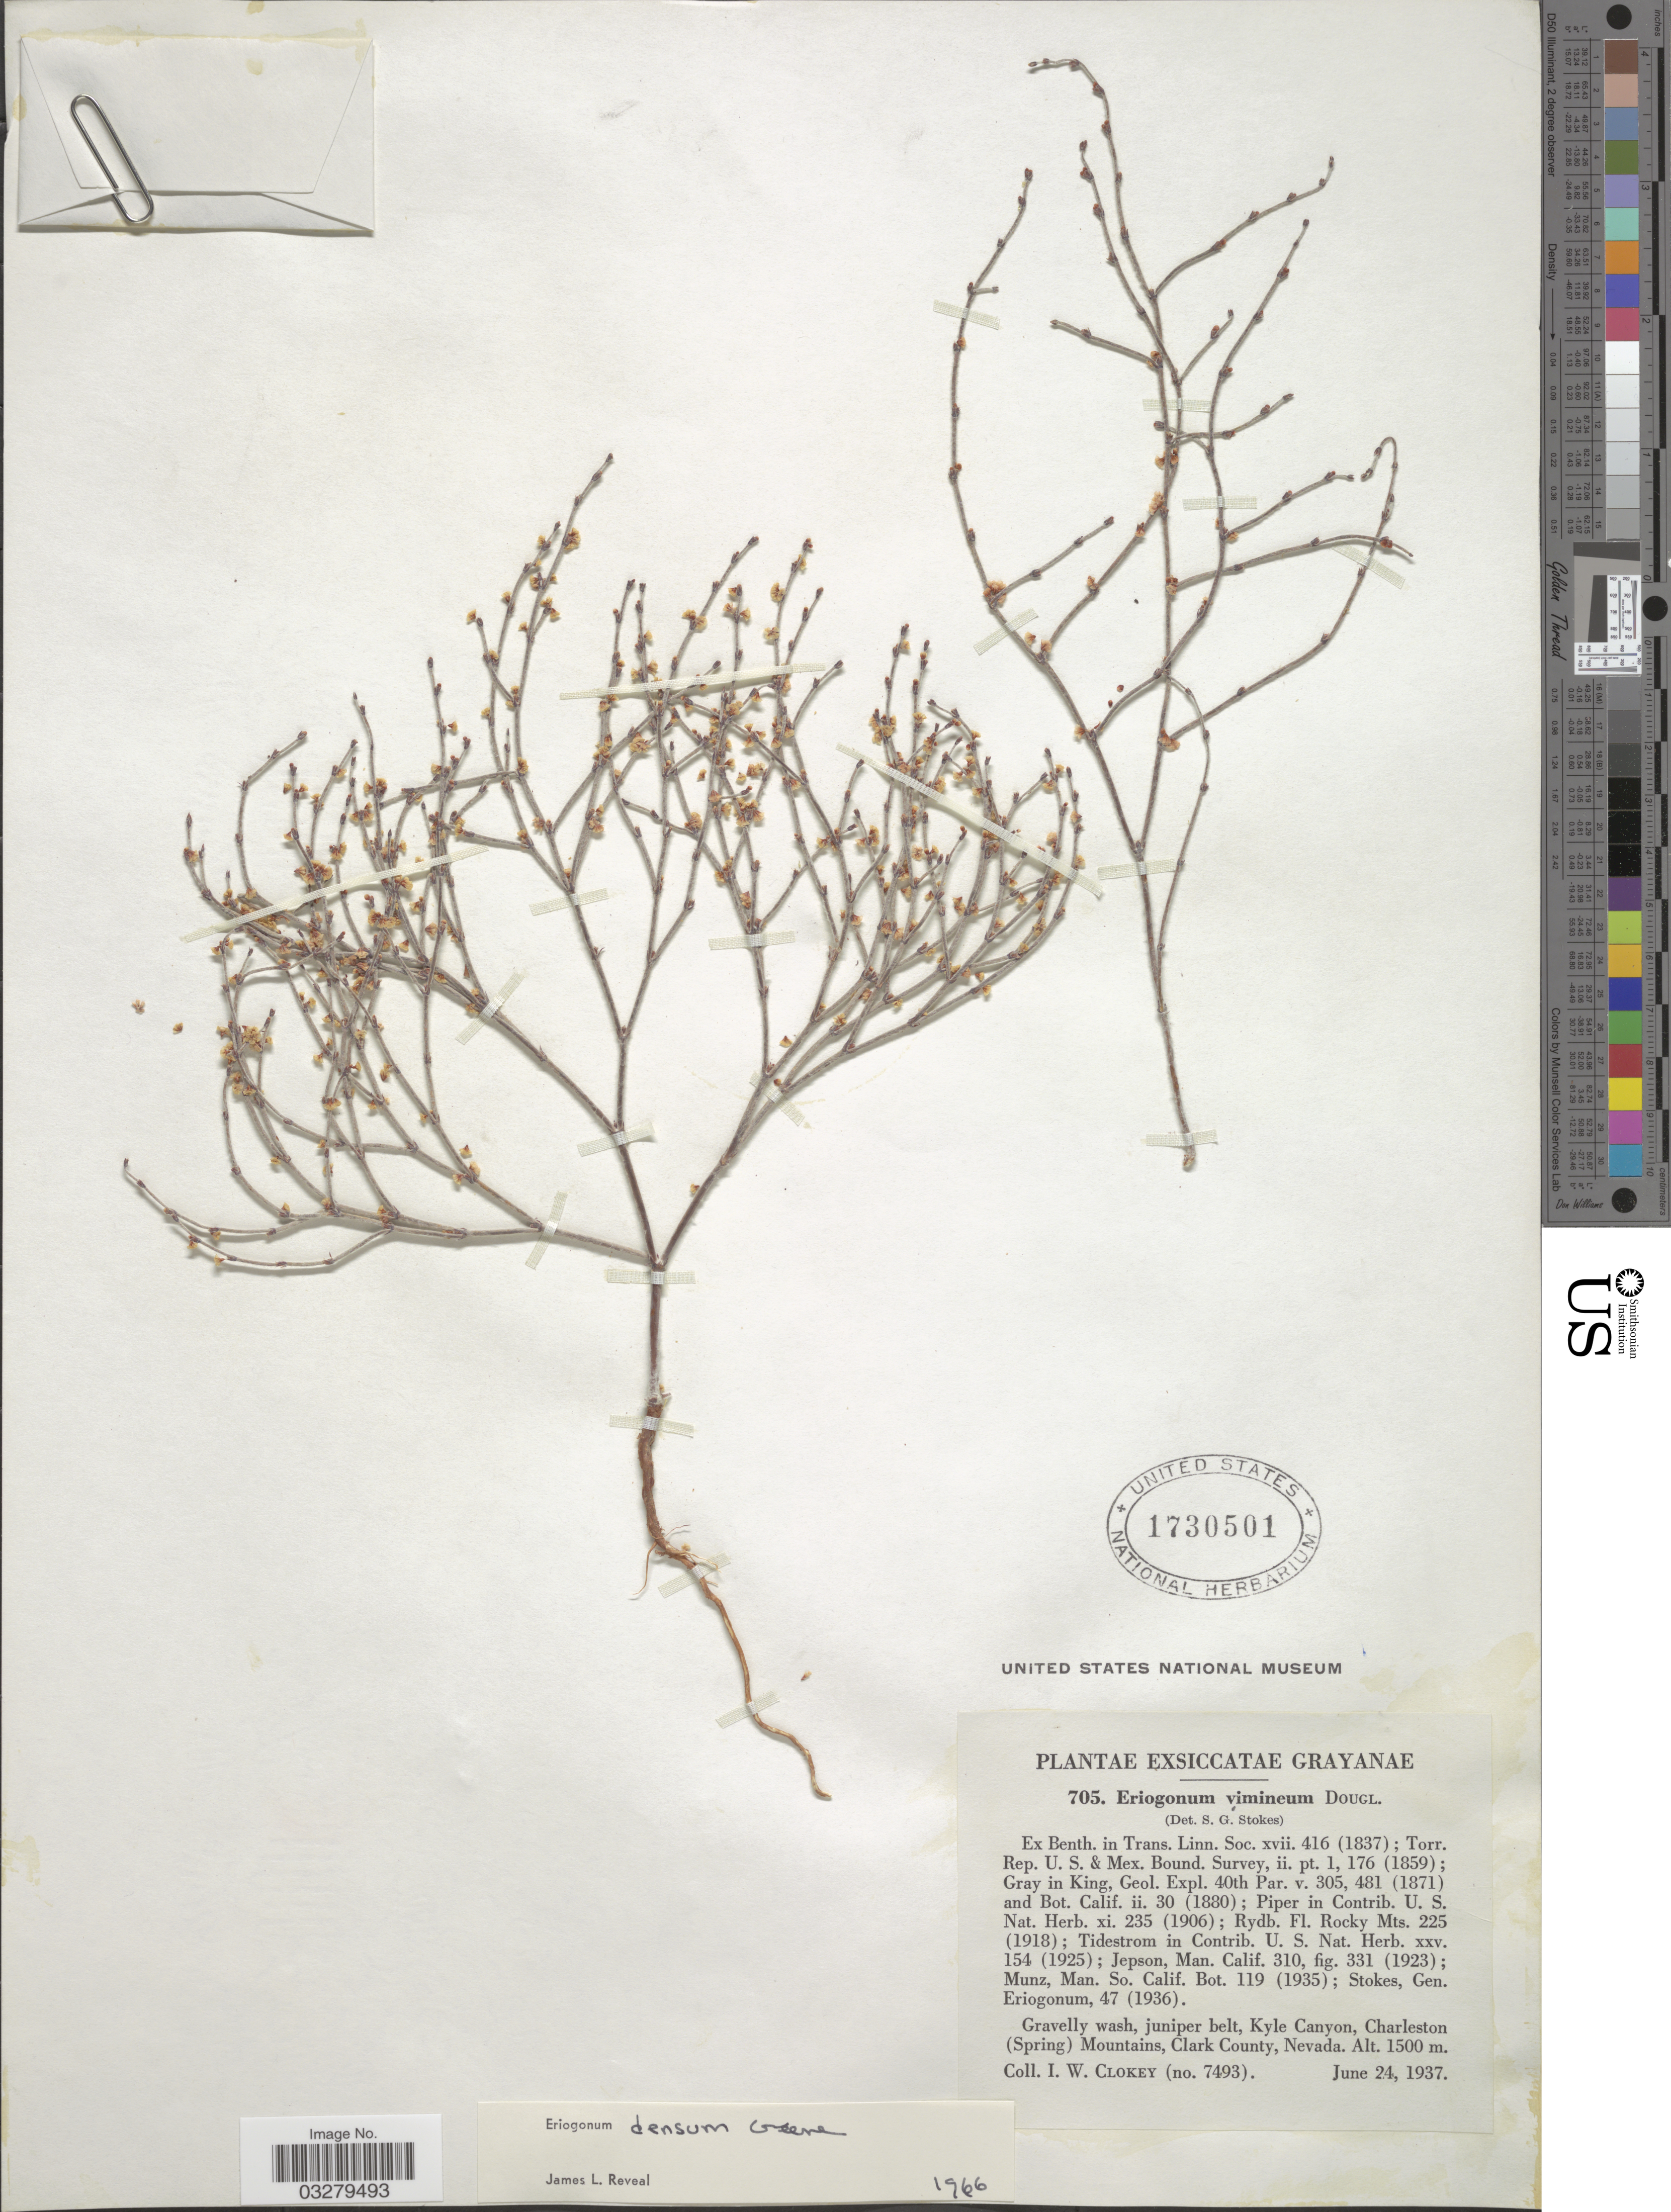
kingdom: Plantae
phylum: Tracheophyta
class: Magnoliopsida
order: Caryophyllales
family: Polygonaceae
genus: Eriogonum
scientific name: Eriogonum palmerianum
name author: Reveal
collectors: I. W. Clokey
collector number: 7493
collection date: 1937-06-24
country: United States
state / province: Nevada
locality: Grayanae, Gravelly wash, juniper belt, Kyle Canyon, Charleston (Spring) Mountains, Clark County.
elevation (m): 1500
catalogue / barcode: US 1730501